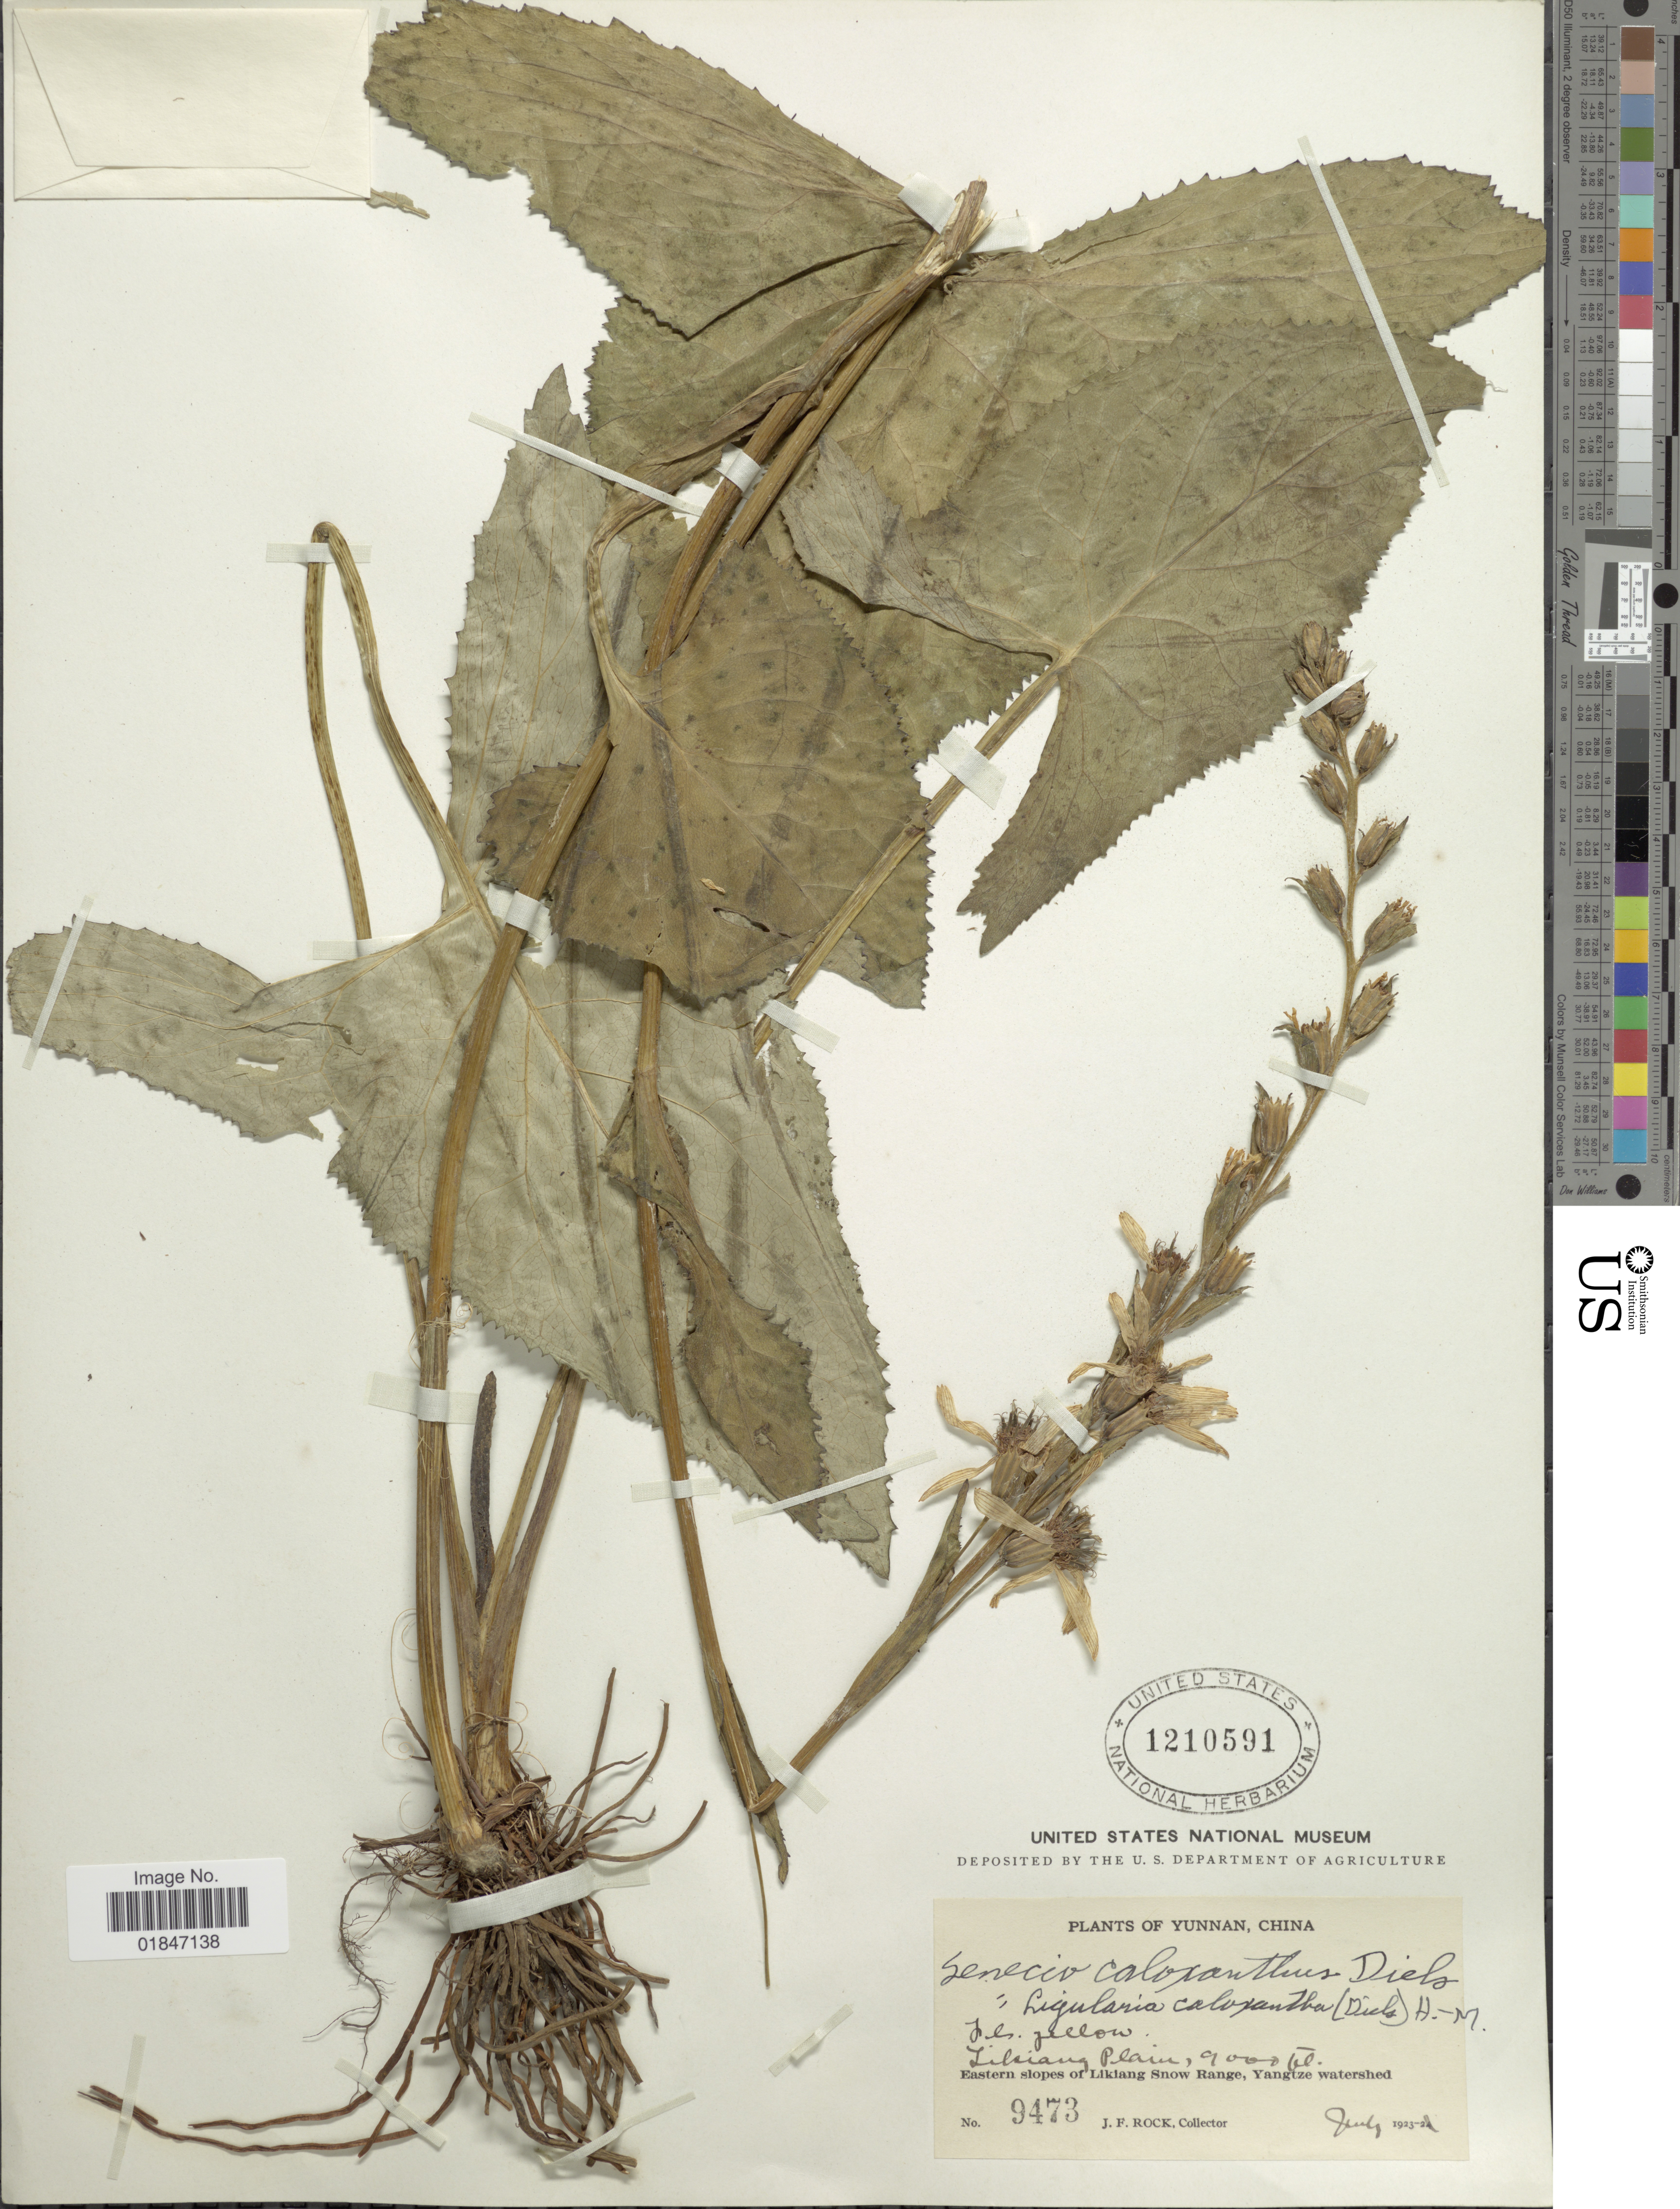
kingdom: Plantae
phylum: Tracheophyta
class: Magnoliopsida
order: Asterales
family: Asteraceae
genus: Ligularia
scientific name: Ligularia caloxantha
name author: (Diels) Hand.-Mazz.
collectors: J. Rock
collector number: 9473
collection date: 1923-07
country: China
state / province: Yunnan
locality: Yunnan, China. Eastern slopes of Likiang, Snow Range, Yangtze watershed. Likiang Plain.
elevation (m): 2743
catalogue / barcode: US 1210591